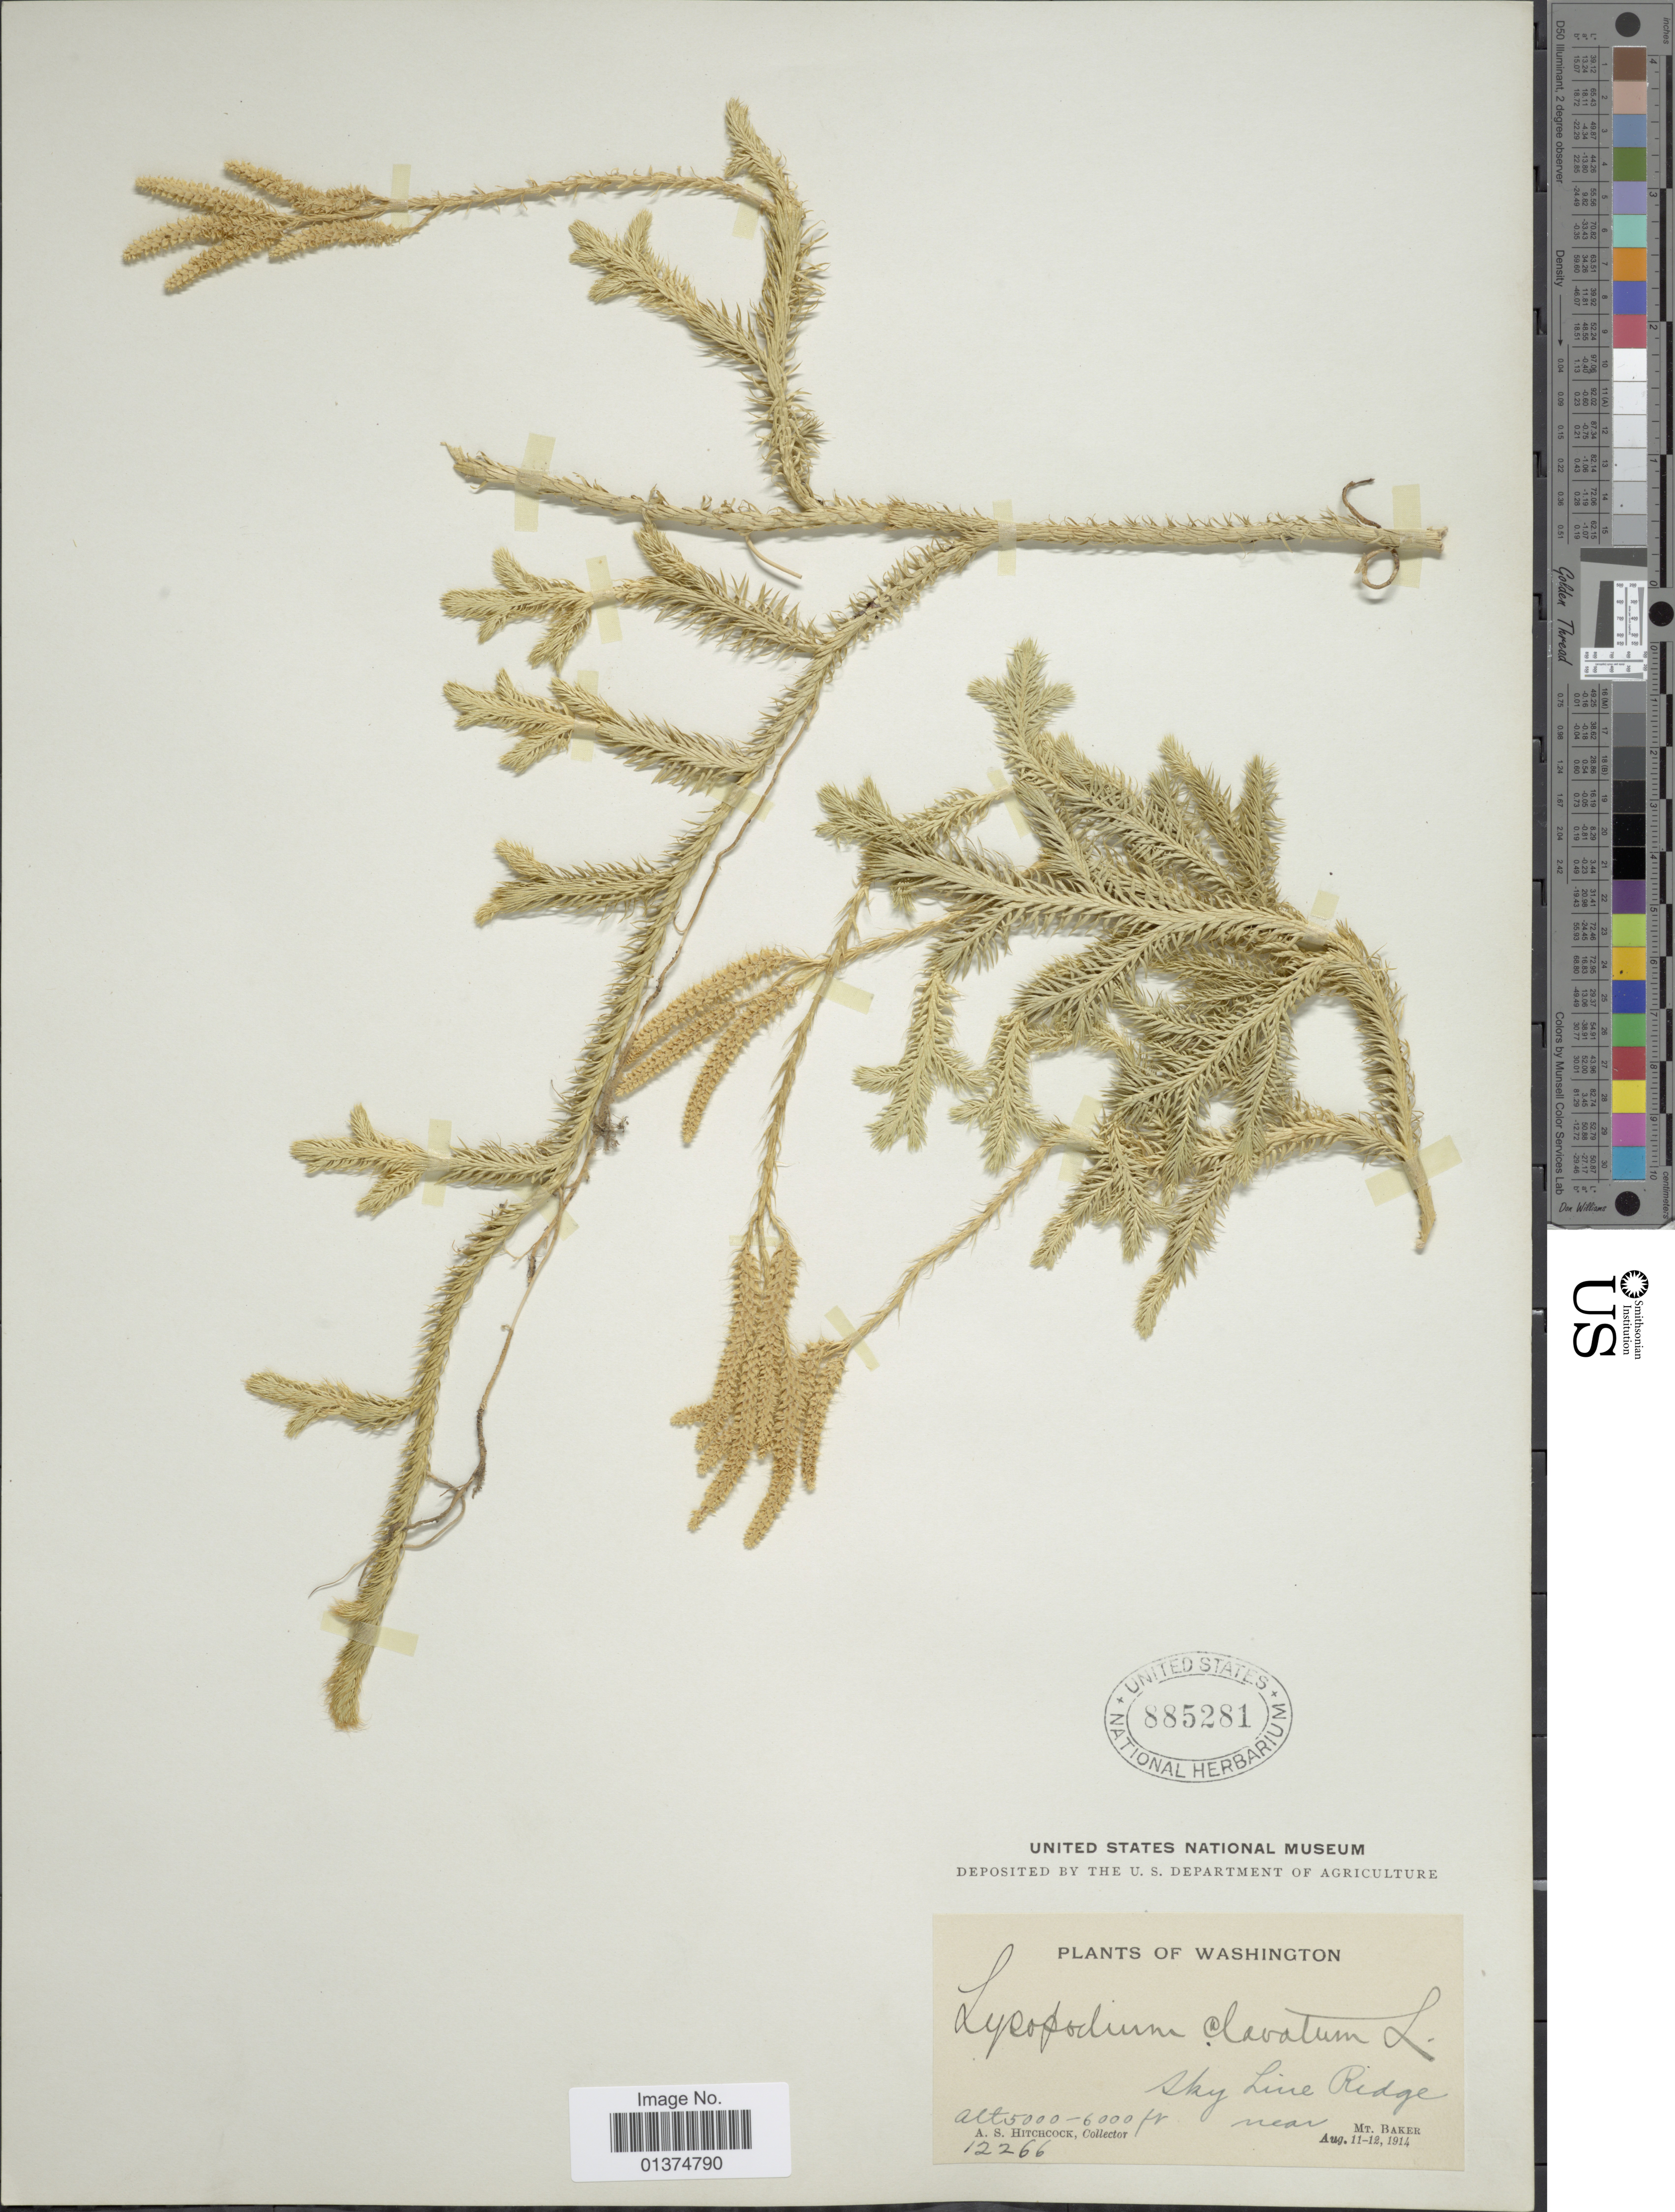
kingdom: Plantae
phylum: Tracheophyta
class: Lycopodiopsida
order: Lycopodiales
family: Lycopodiaceae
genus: Lycopodium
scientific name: Lycopodium clavatum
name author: L.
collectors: A. S. Hitchcock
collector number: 12266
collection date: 1914-08-11/1914-08-12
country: United States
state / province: Washington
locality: Sky Line Ridge near Mt Baker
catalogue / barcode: US 885281